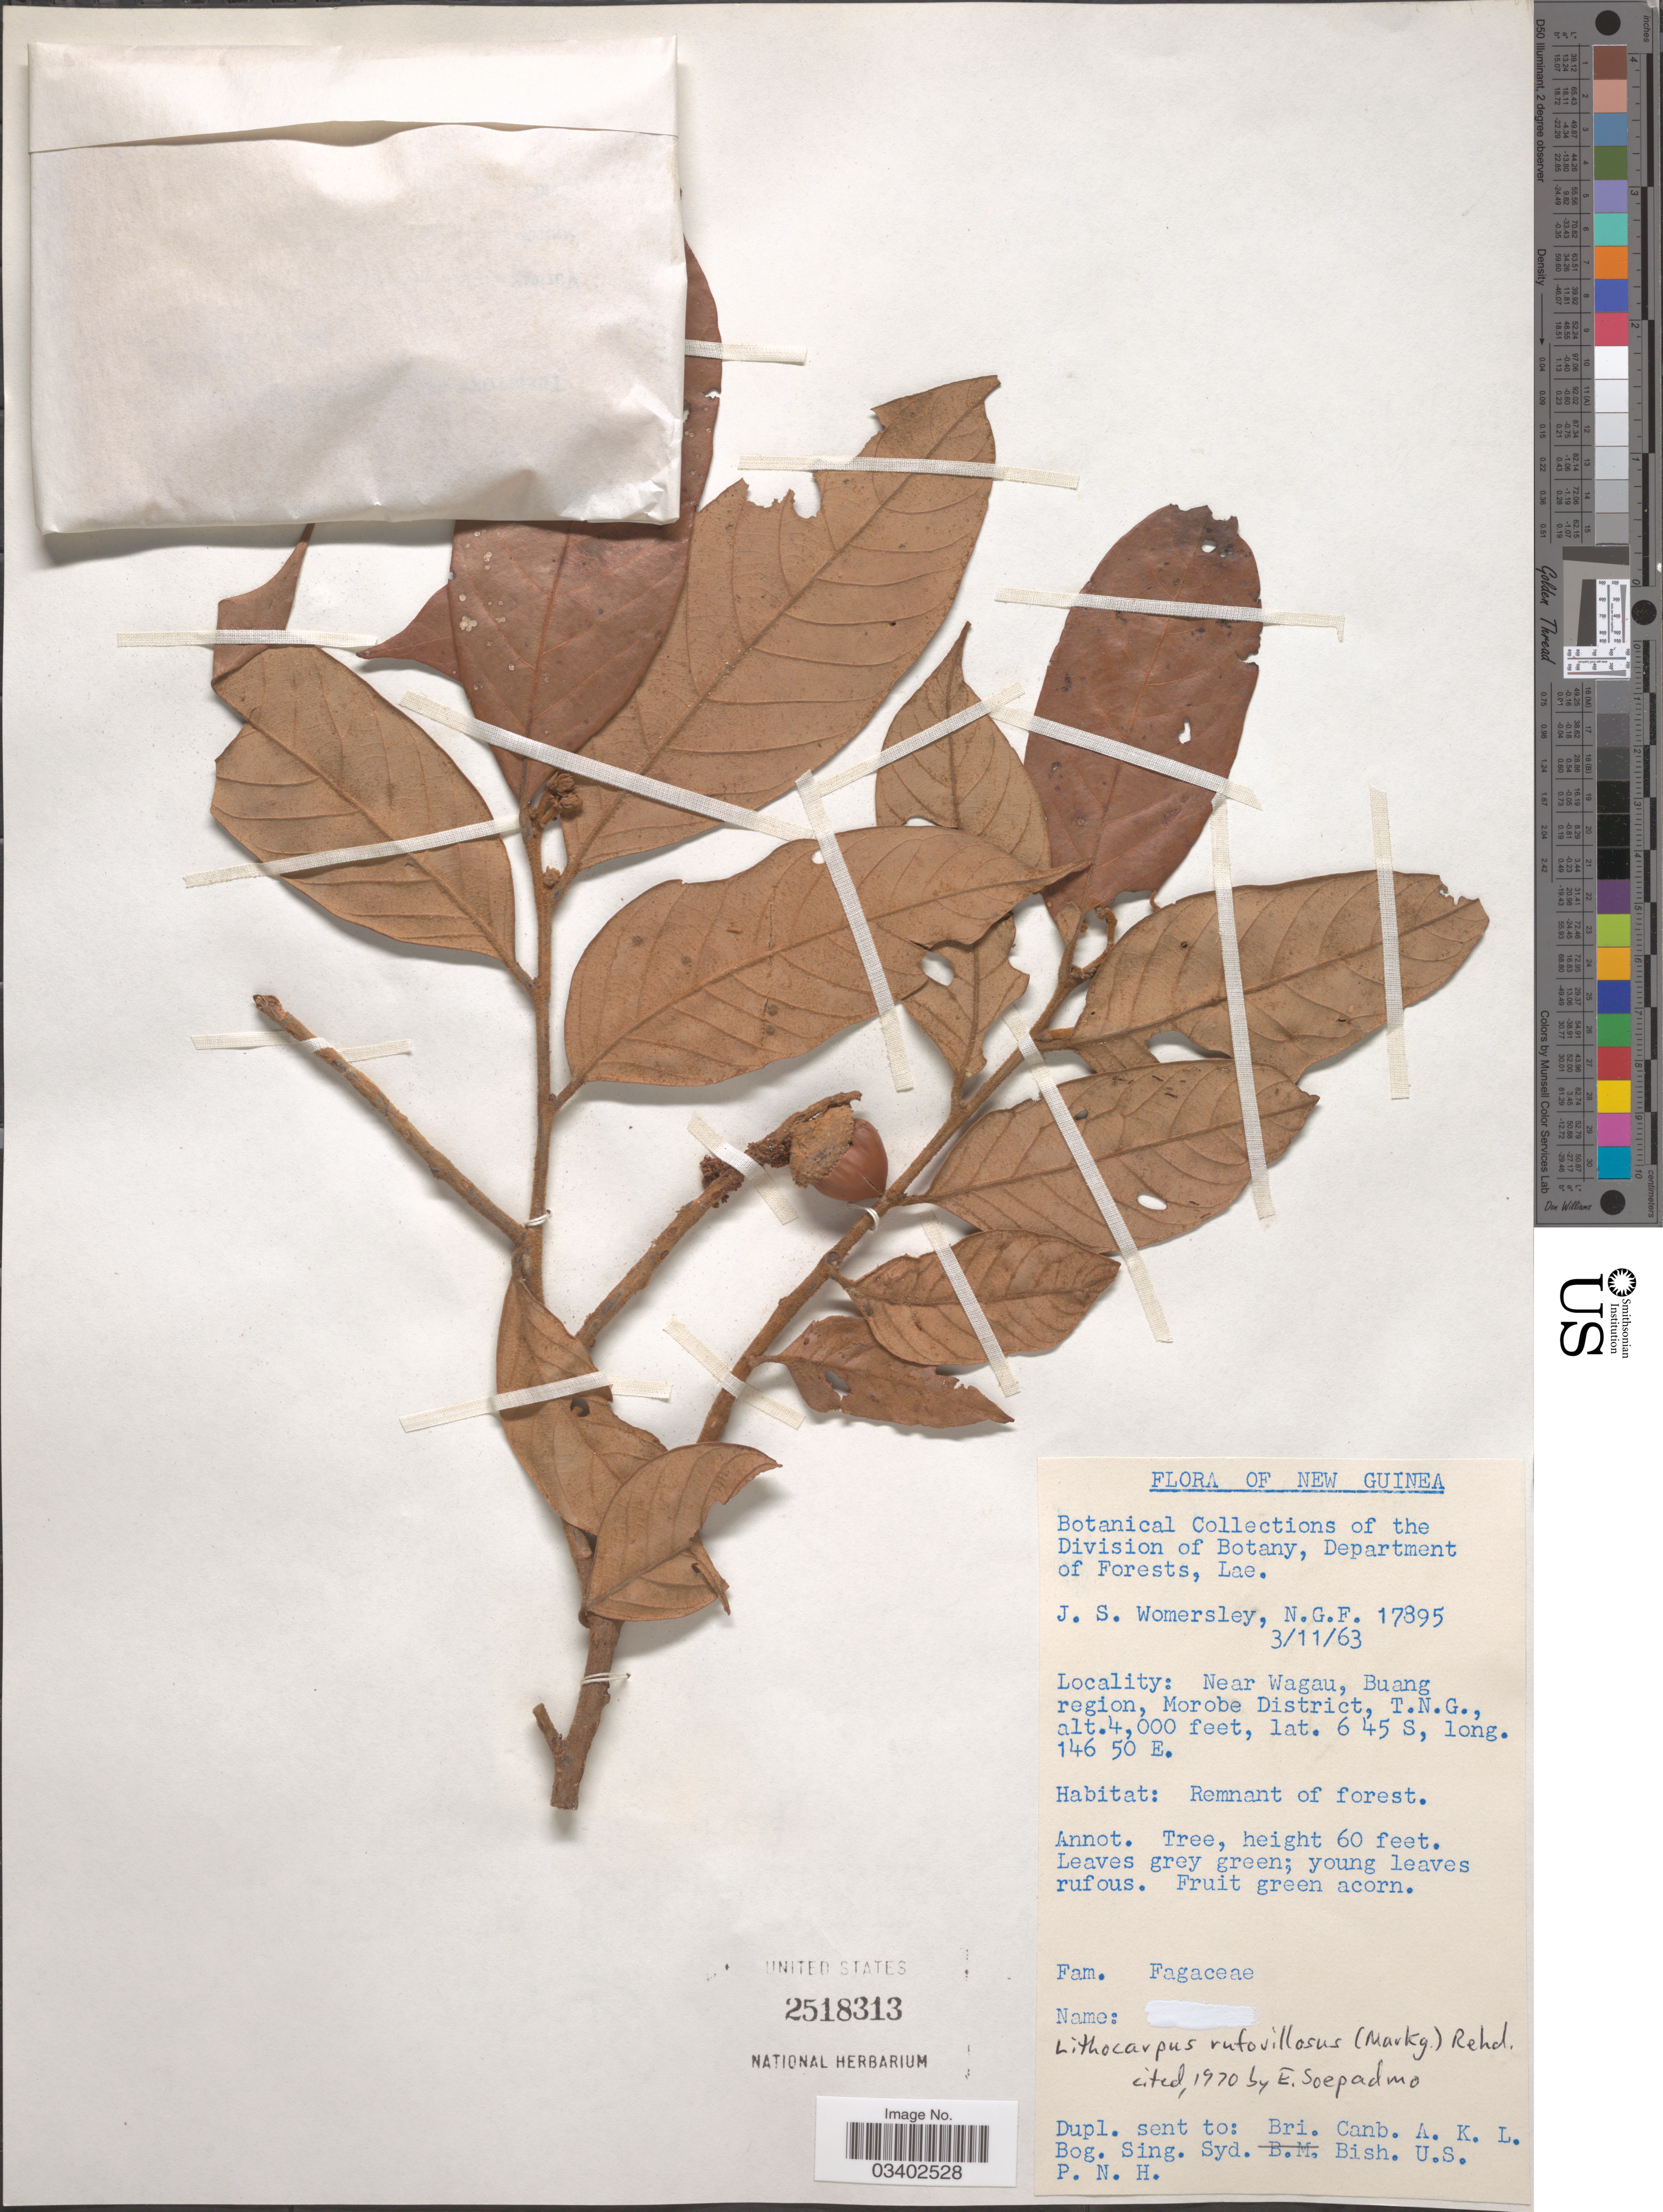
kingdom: Plantae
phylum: Tracheophyta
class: Magnoliopsida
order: Fagales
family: Fagaceae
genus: Lithocarpus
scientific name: Lithocarpus rufovillosus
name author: (Markgr.) Rehder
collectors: J. S. Womersley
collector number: NGF17895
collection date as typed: Transcribed d/m/y: 3/11/63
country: Papua New Guinea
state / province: Morobe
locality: New Guinea. Near Wagau, Buang region, Morobe District, T.N.G.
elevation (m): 1219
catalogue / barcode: US 2518313